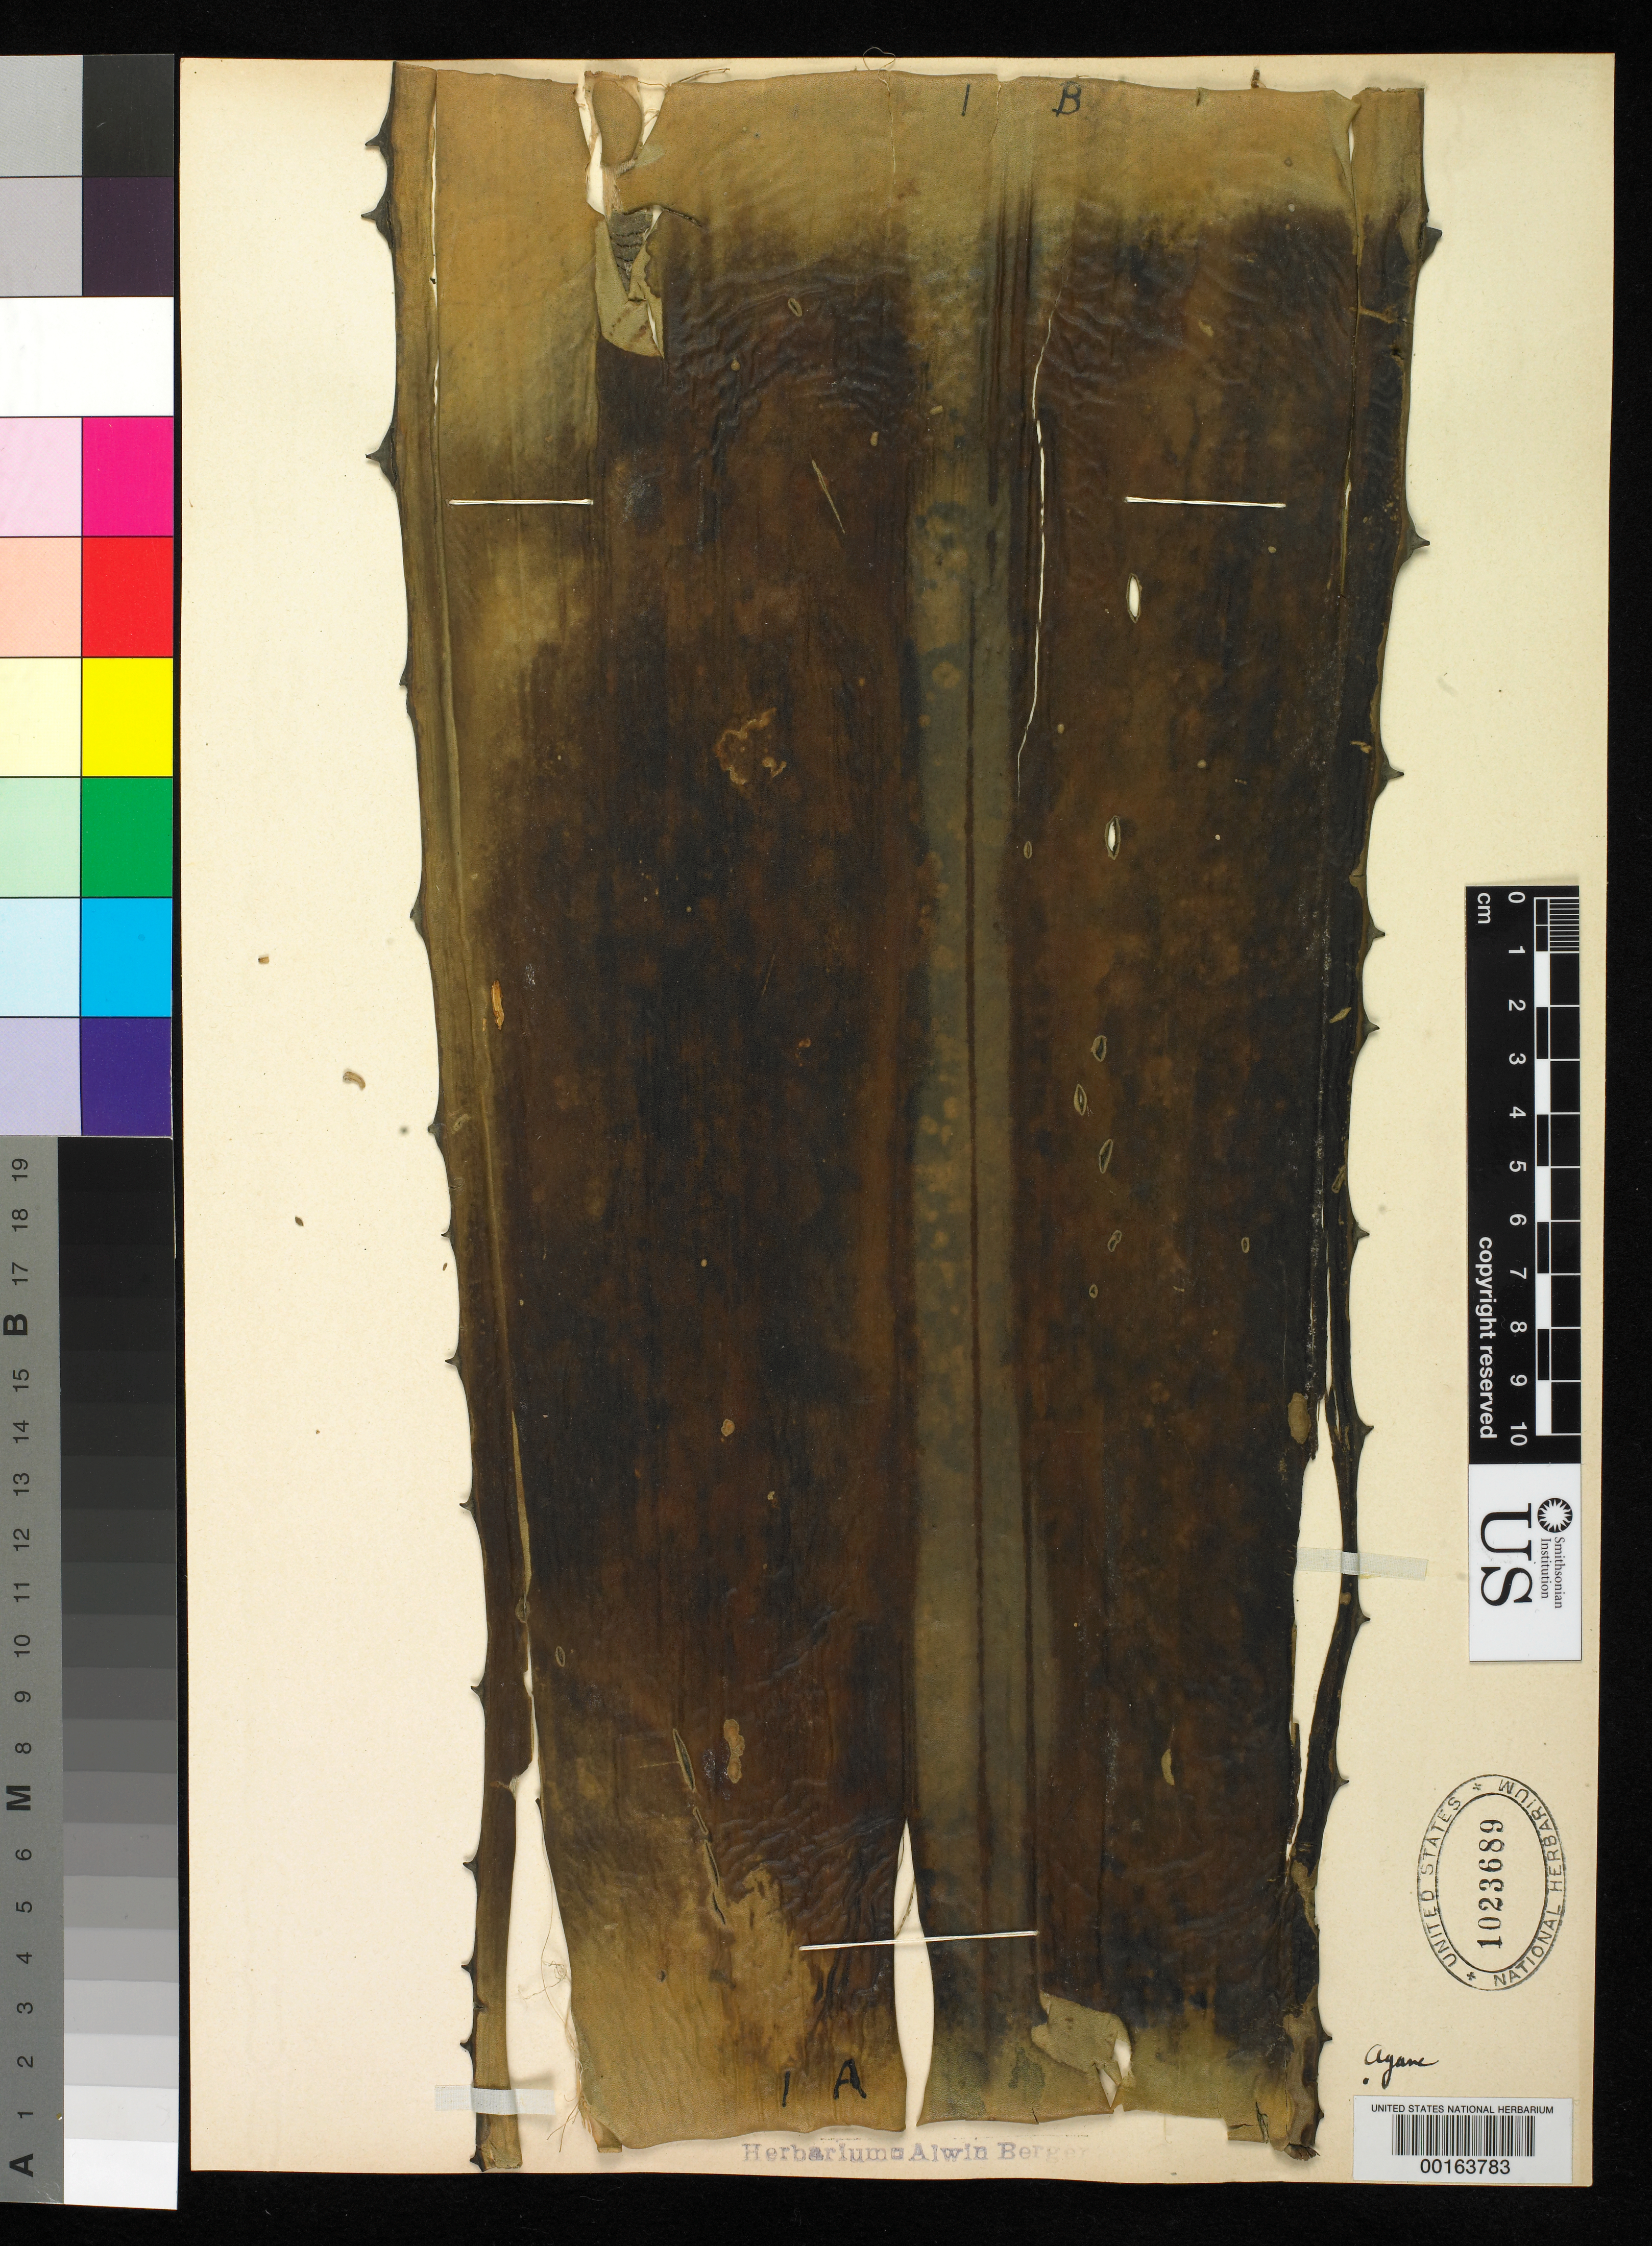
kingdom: Plantae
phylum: Tracheophyta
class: Liliopsida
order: Asparagales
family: Asparagaceae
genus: Agave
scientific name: Agave sp.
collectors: ex herb. A. Berger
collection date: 1909-06-02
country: Mexico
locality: Cultivated at La Mortola, Italy.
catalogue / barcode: US 1023689